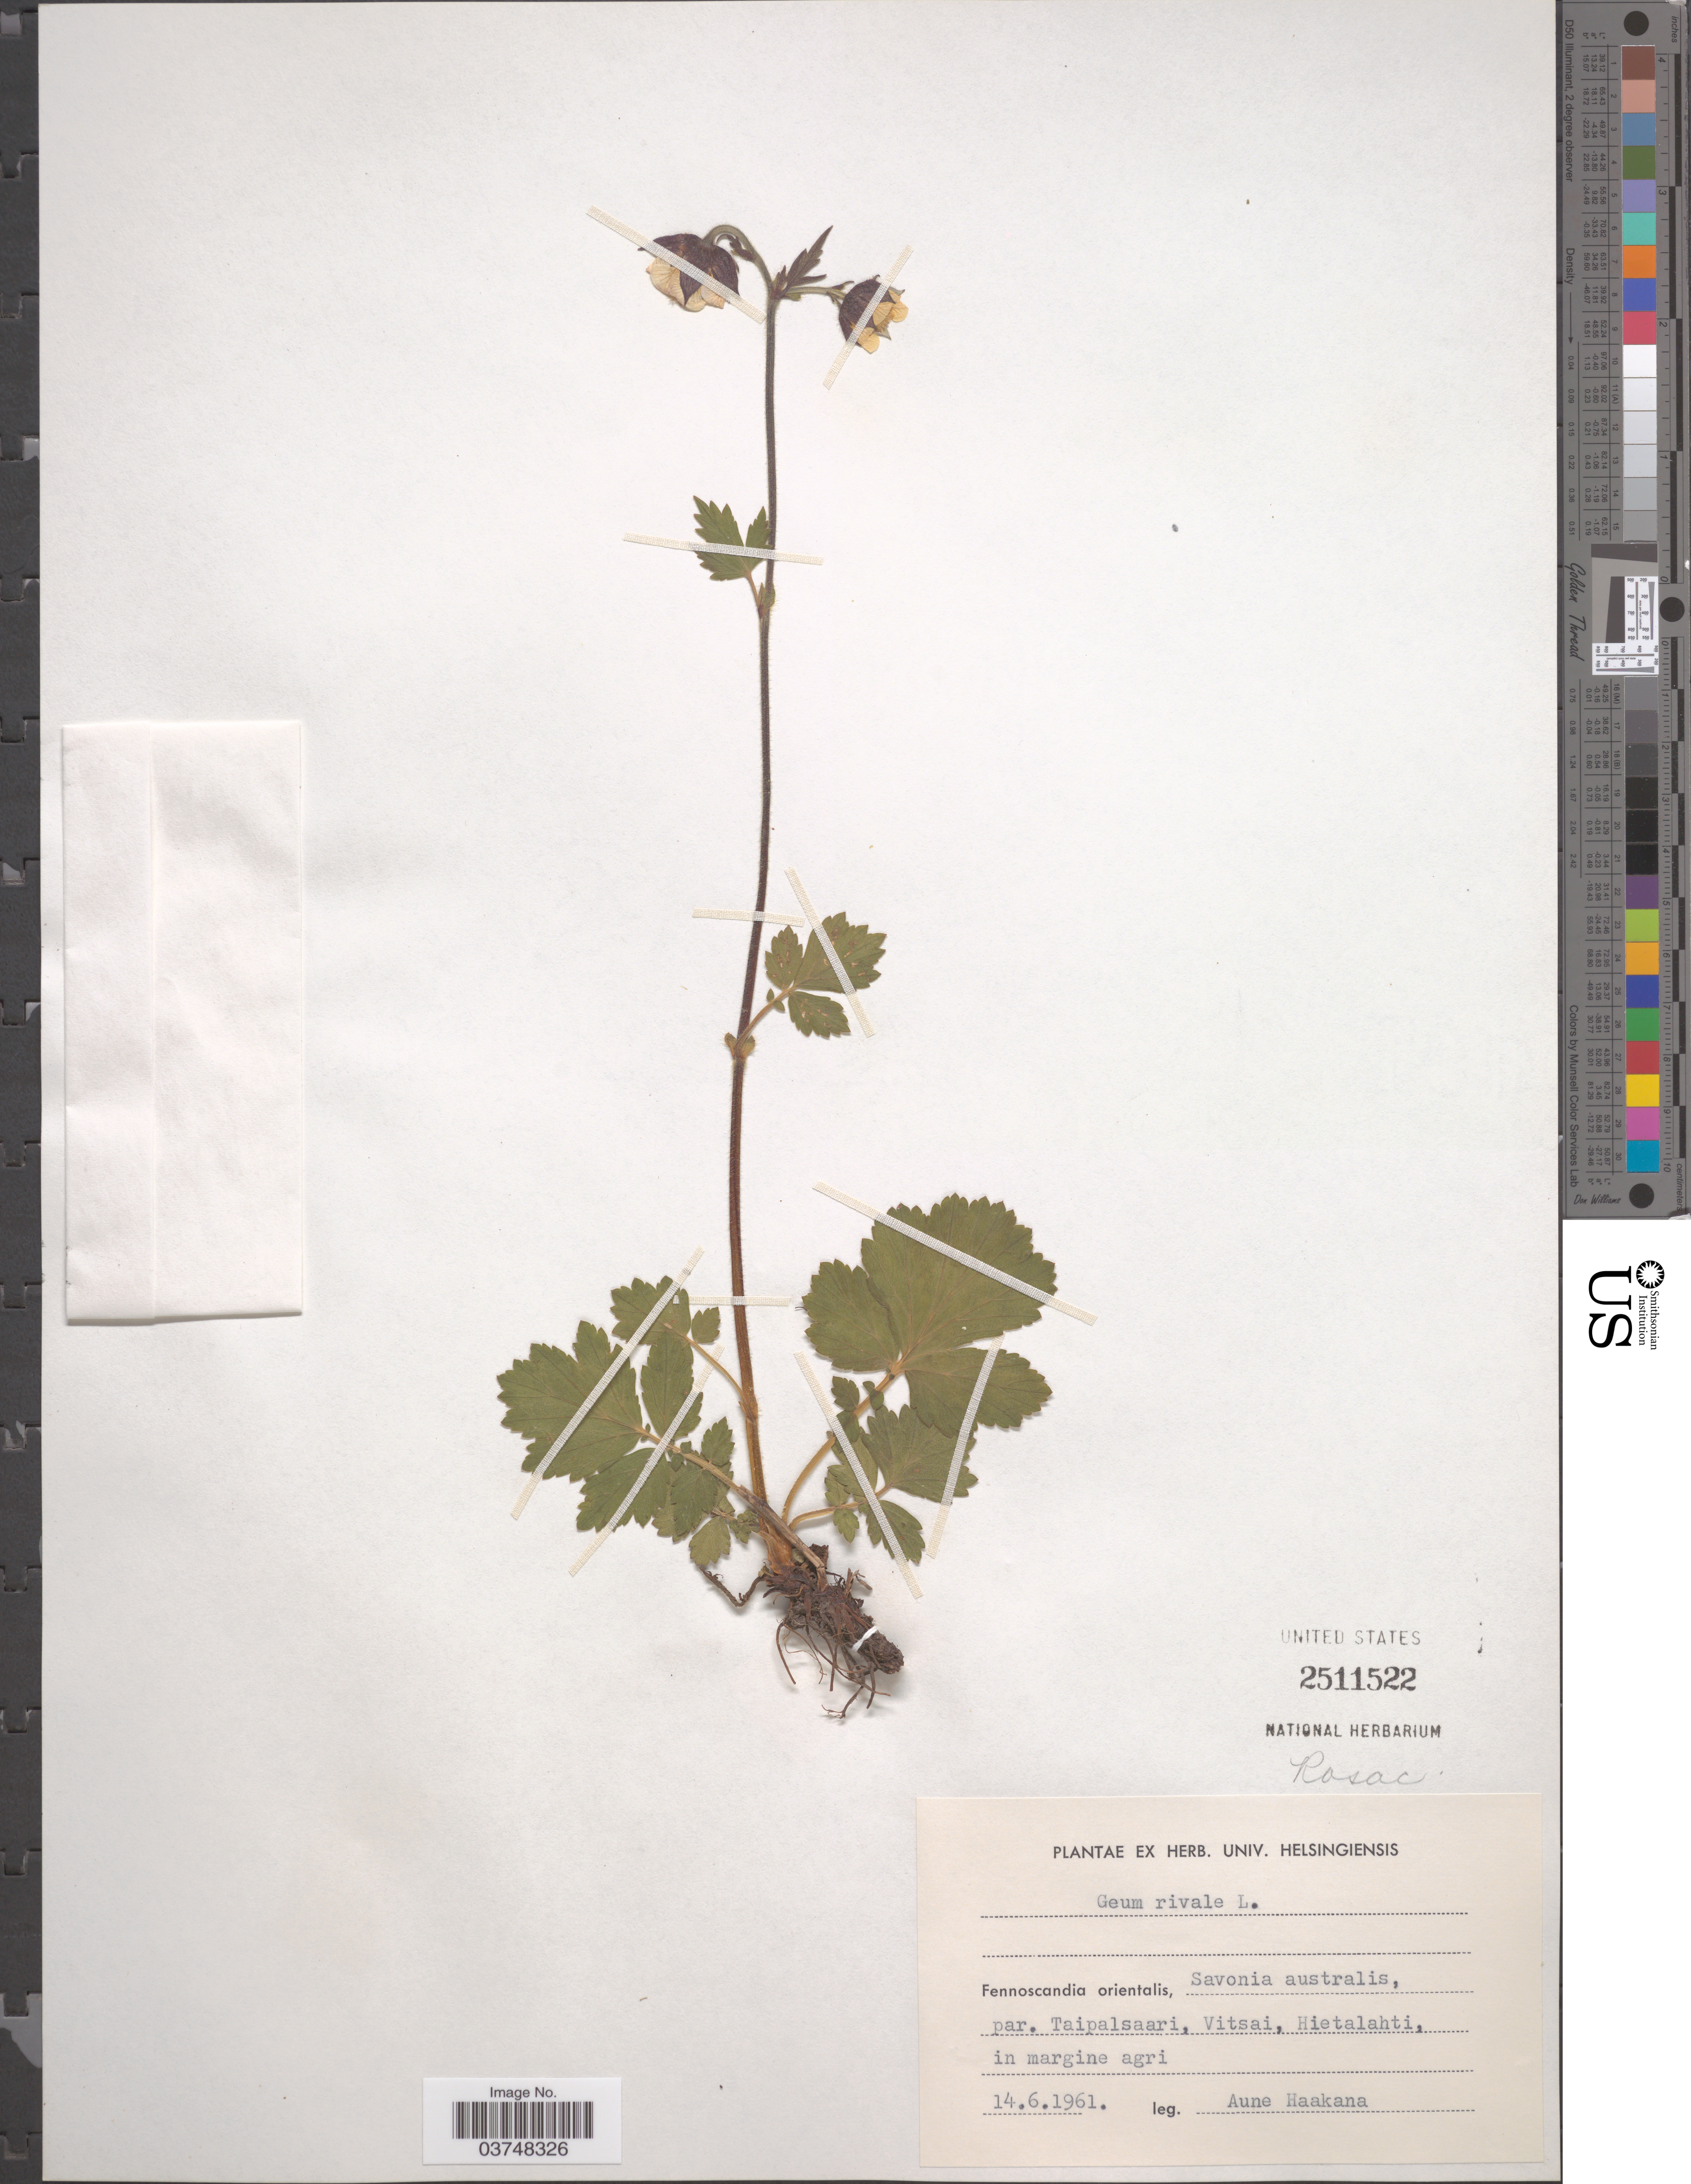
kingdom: Plantae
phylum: Tracheophyta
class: Magnoliopsida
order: Rosales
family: Rosaceae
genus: Geum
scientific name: Geum rivale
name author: L.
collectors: A. Haakana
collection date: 1961-06-14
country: Finland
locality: Fennoscandia orientalis, Savonia australis, par. Taipalsaari, Vitsai, Hietalahti, in margine agri.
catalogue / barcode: US 2511522